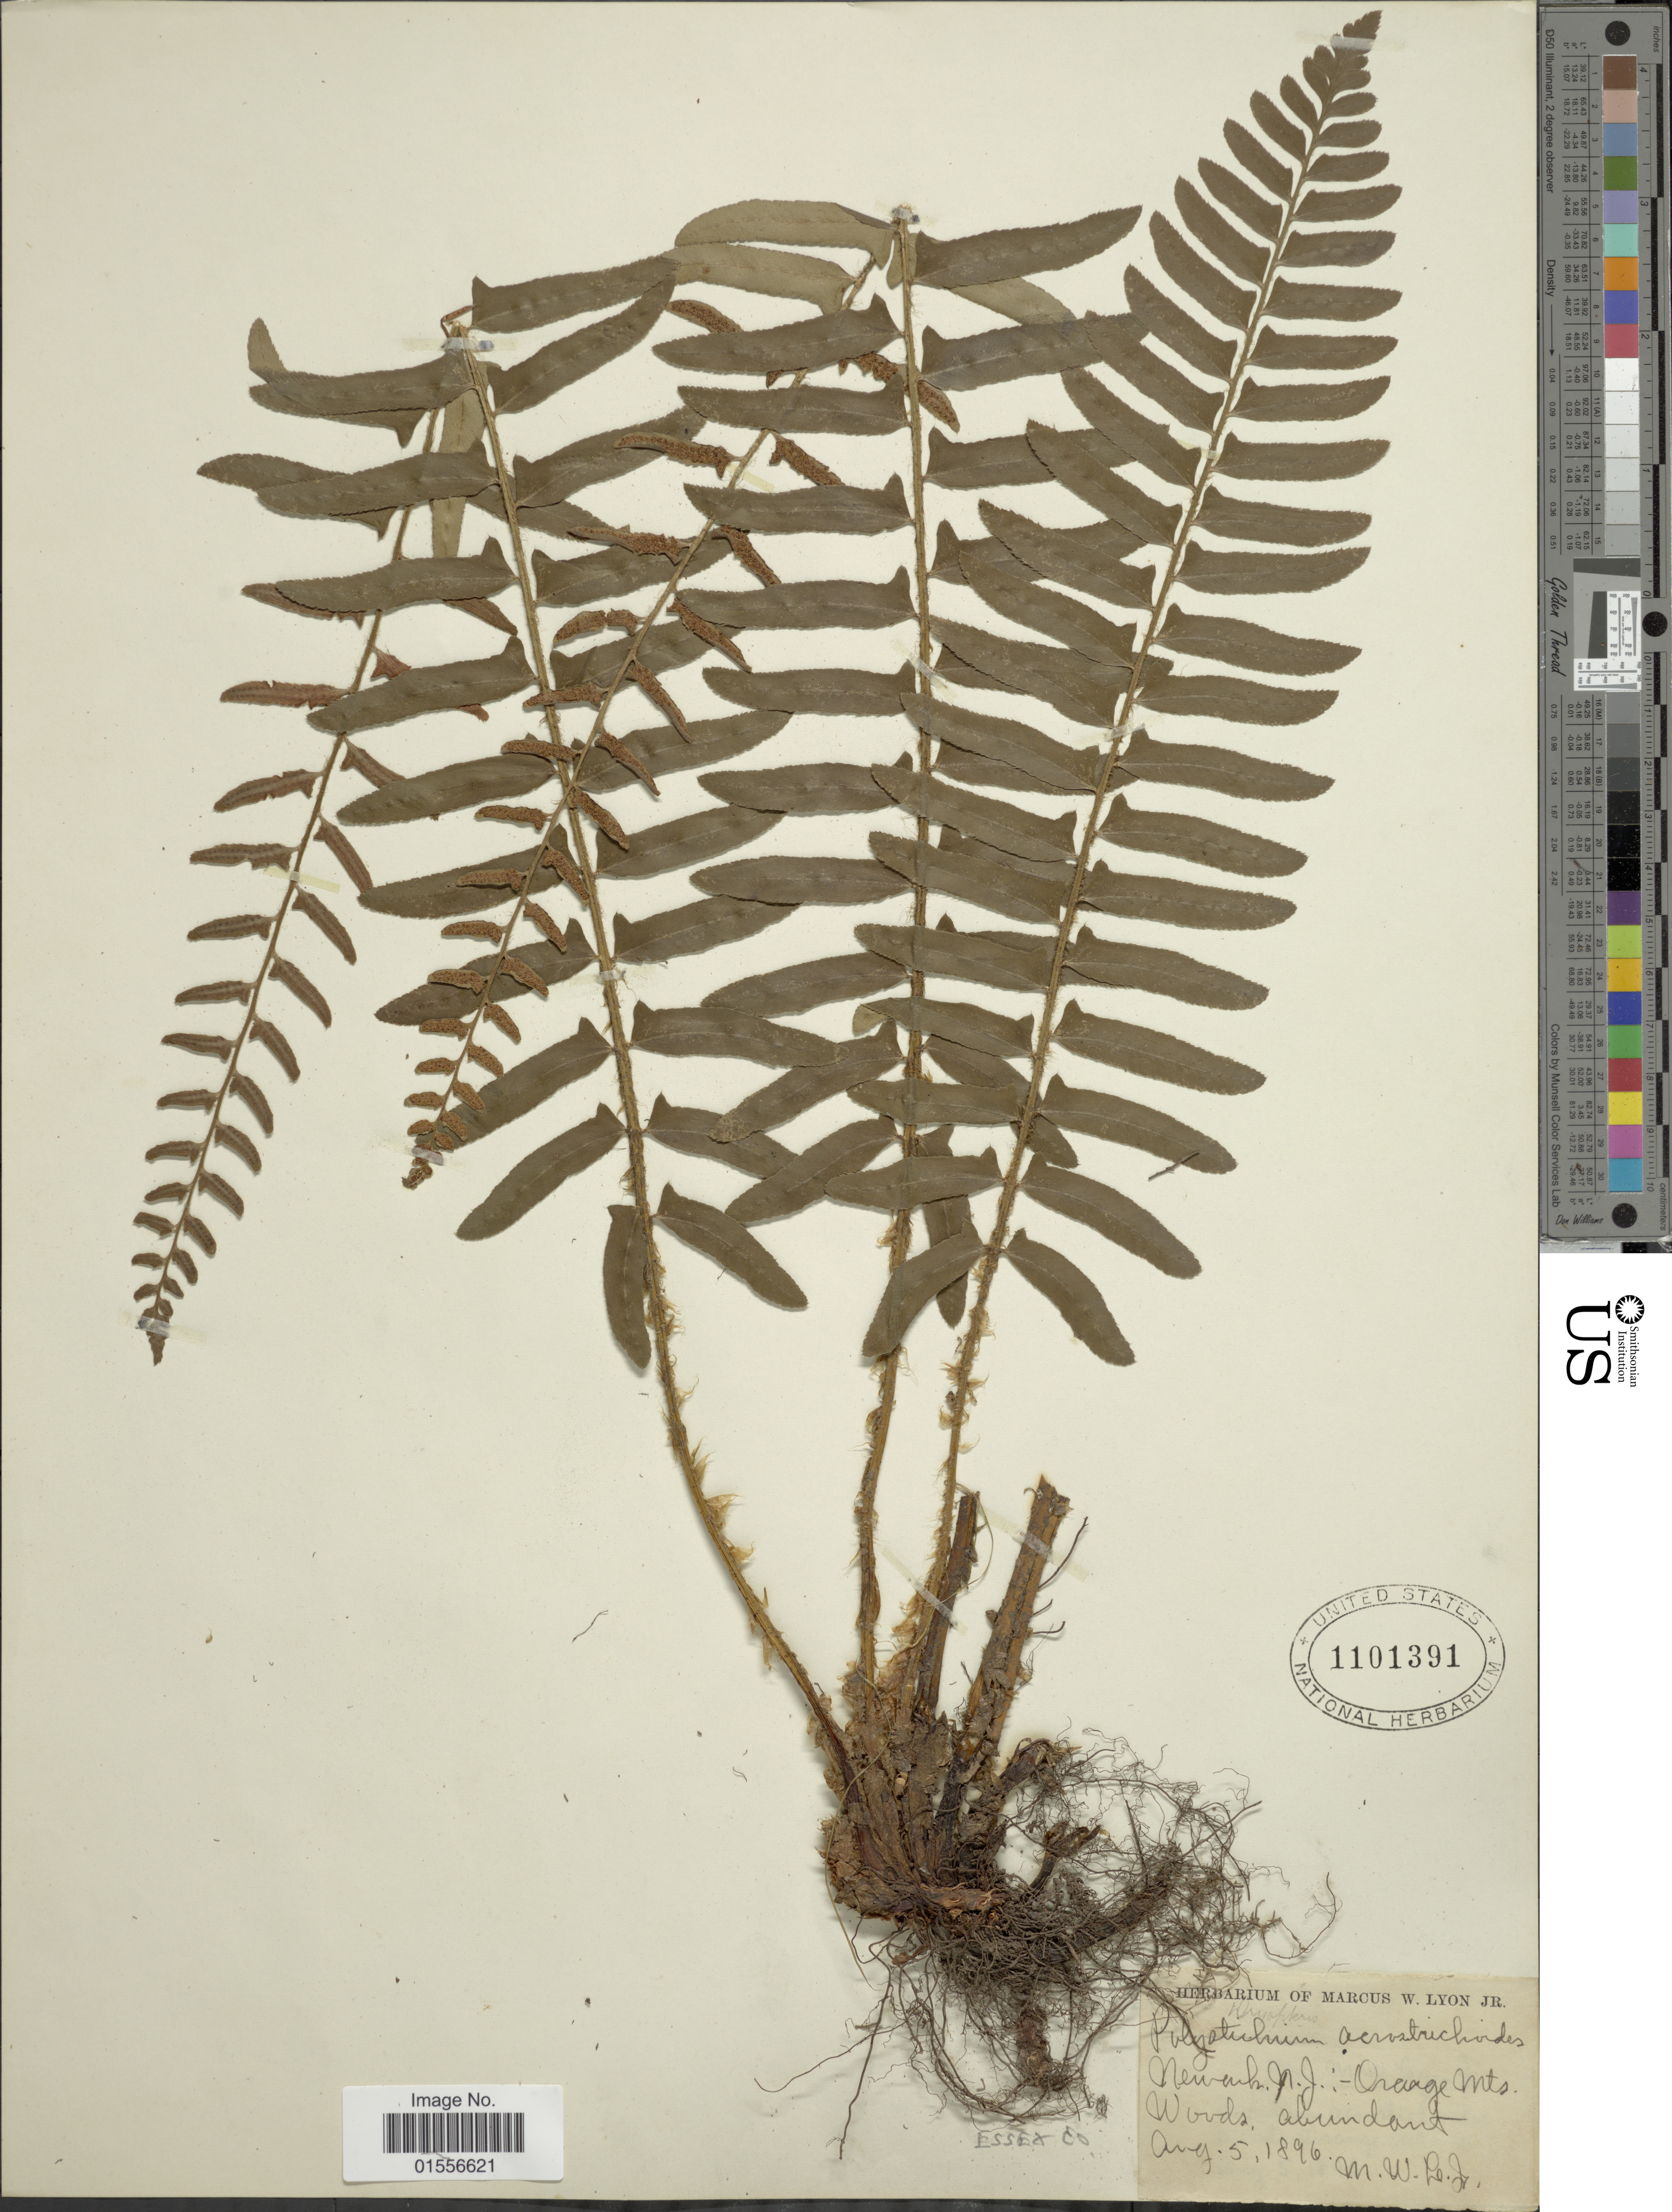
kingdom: Plantae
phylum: Tracheophyta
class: Polypodiopsida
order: Polypodiales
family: Dryopteridaceae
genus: Polystichum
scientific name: Polystichum acrostichoides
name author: (Michx.) Schott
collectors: M. W. Lyon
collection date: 1896-08-05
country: United States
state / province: New Jersey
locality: Newark: Orange Mts.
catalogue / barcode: US 1101391